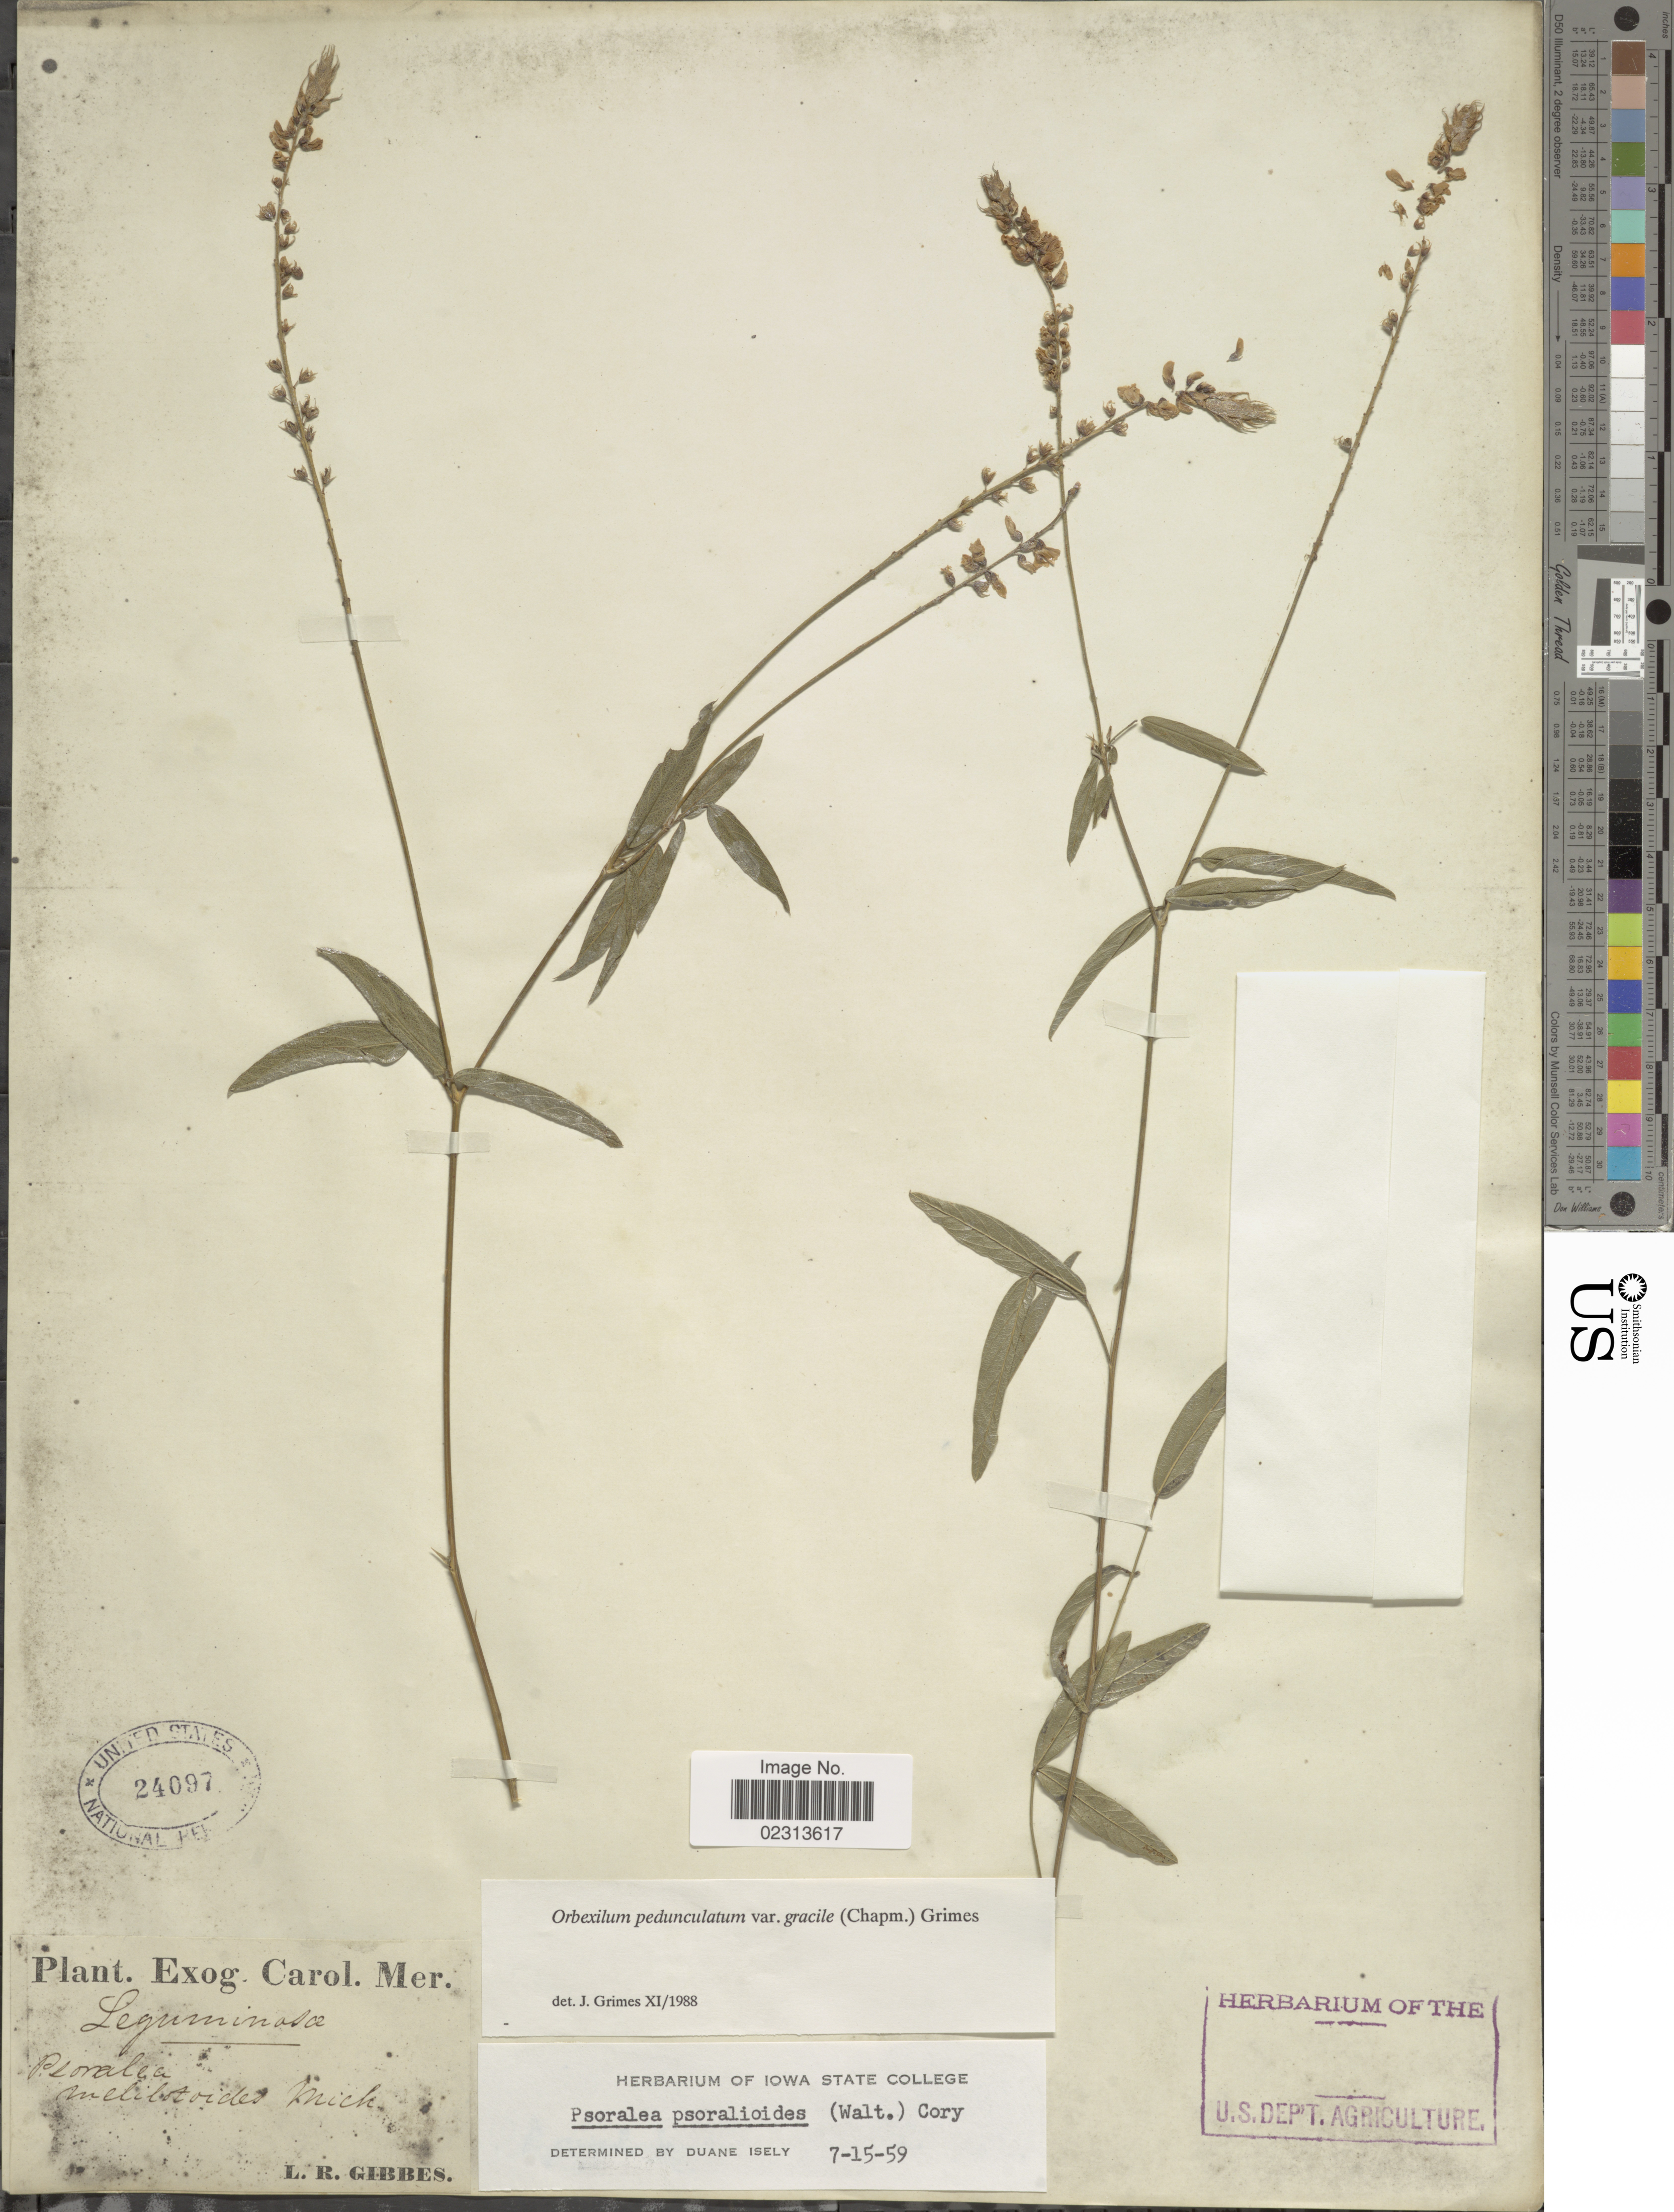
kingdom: Plantae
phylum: Tracheophyta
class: Magnoliopsida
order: Fabales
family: Fabaceae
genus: Orbexilum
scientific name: Orbexilum pedunculatum var. gracile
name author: (Torr. & A. Gray) J.W. Grimes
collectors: L. Gibbes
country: United States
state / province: South Carolina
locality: Exog. Carol. Mer.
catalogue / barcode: US 24097